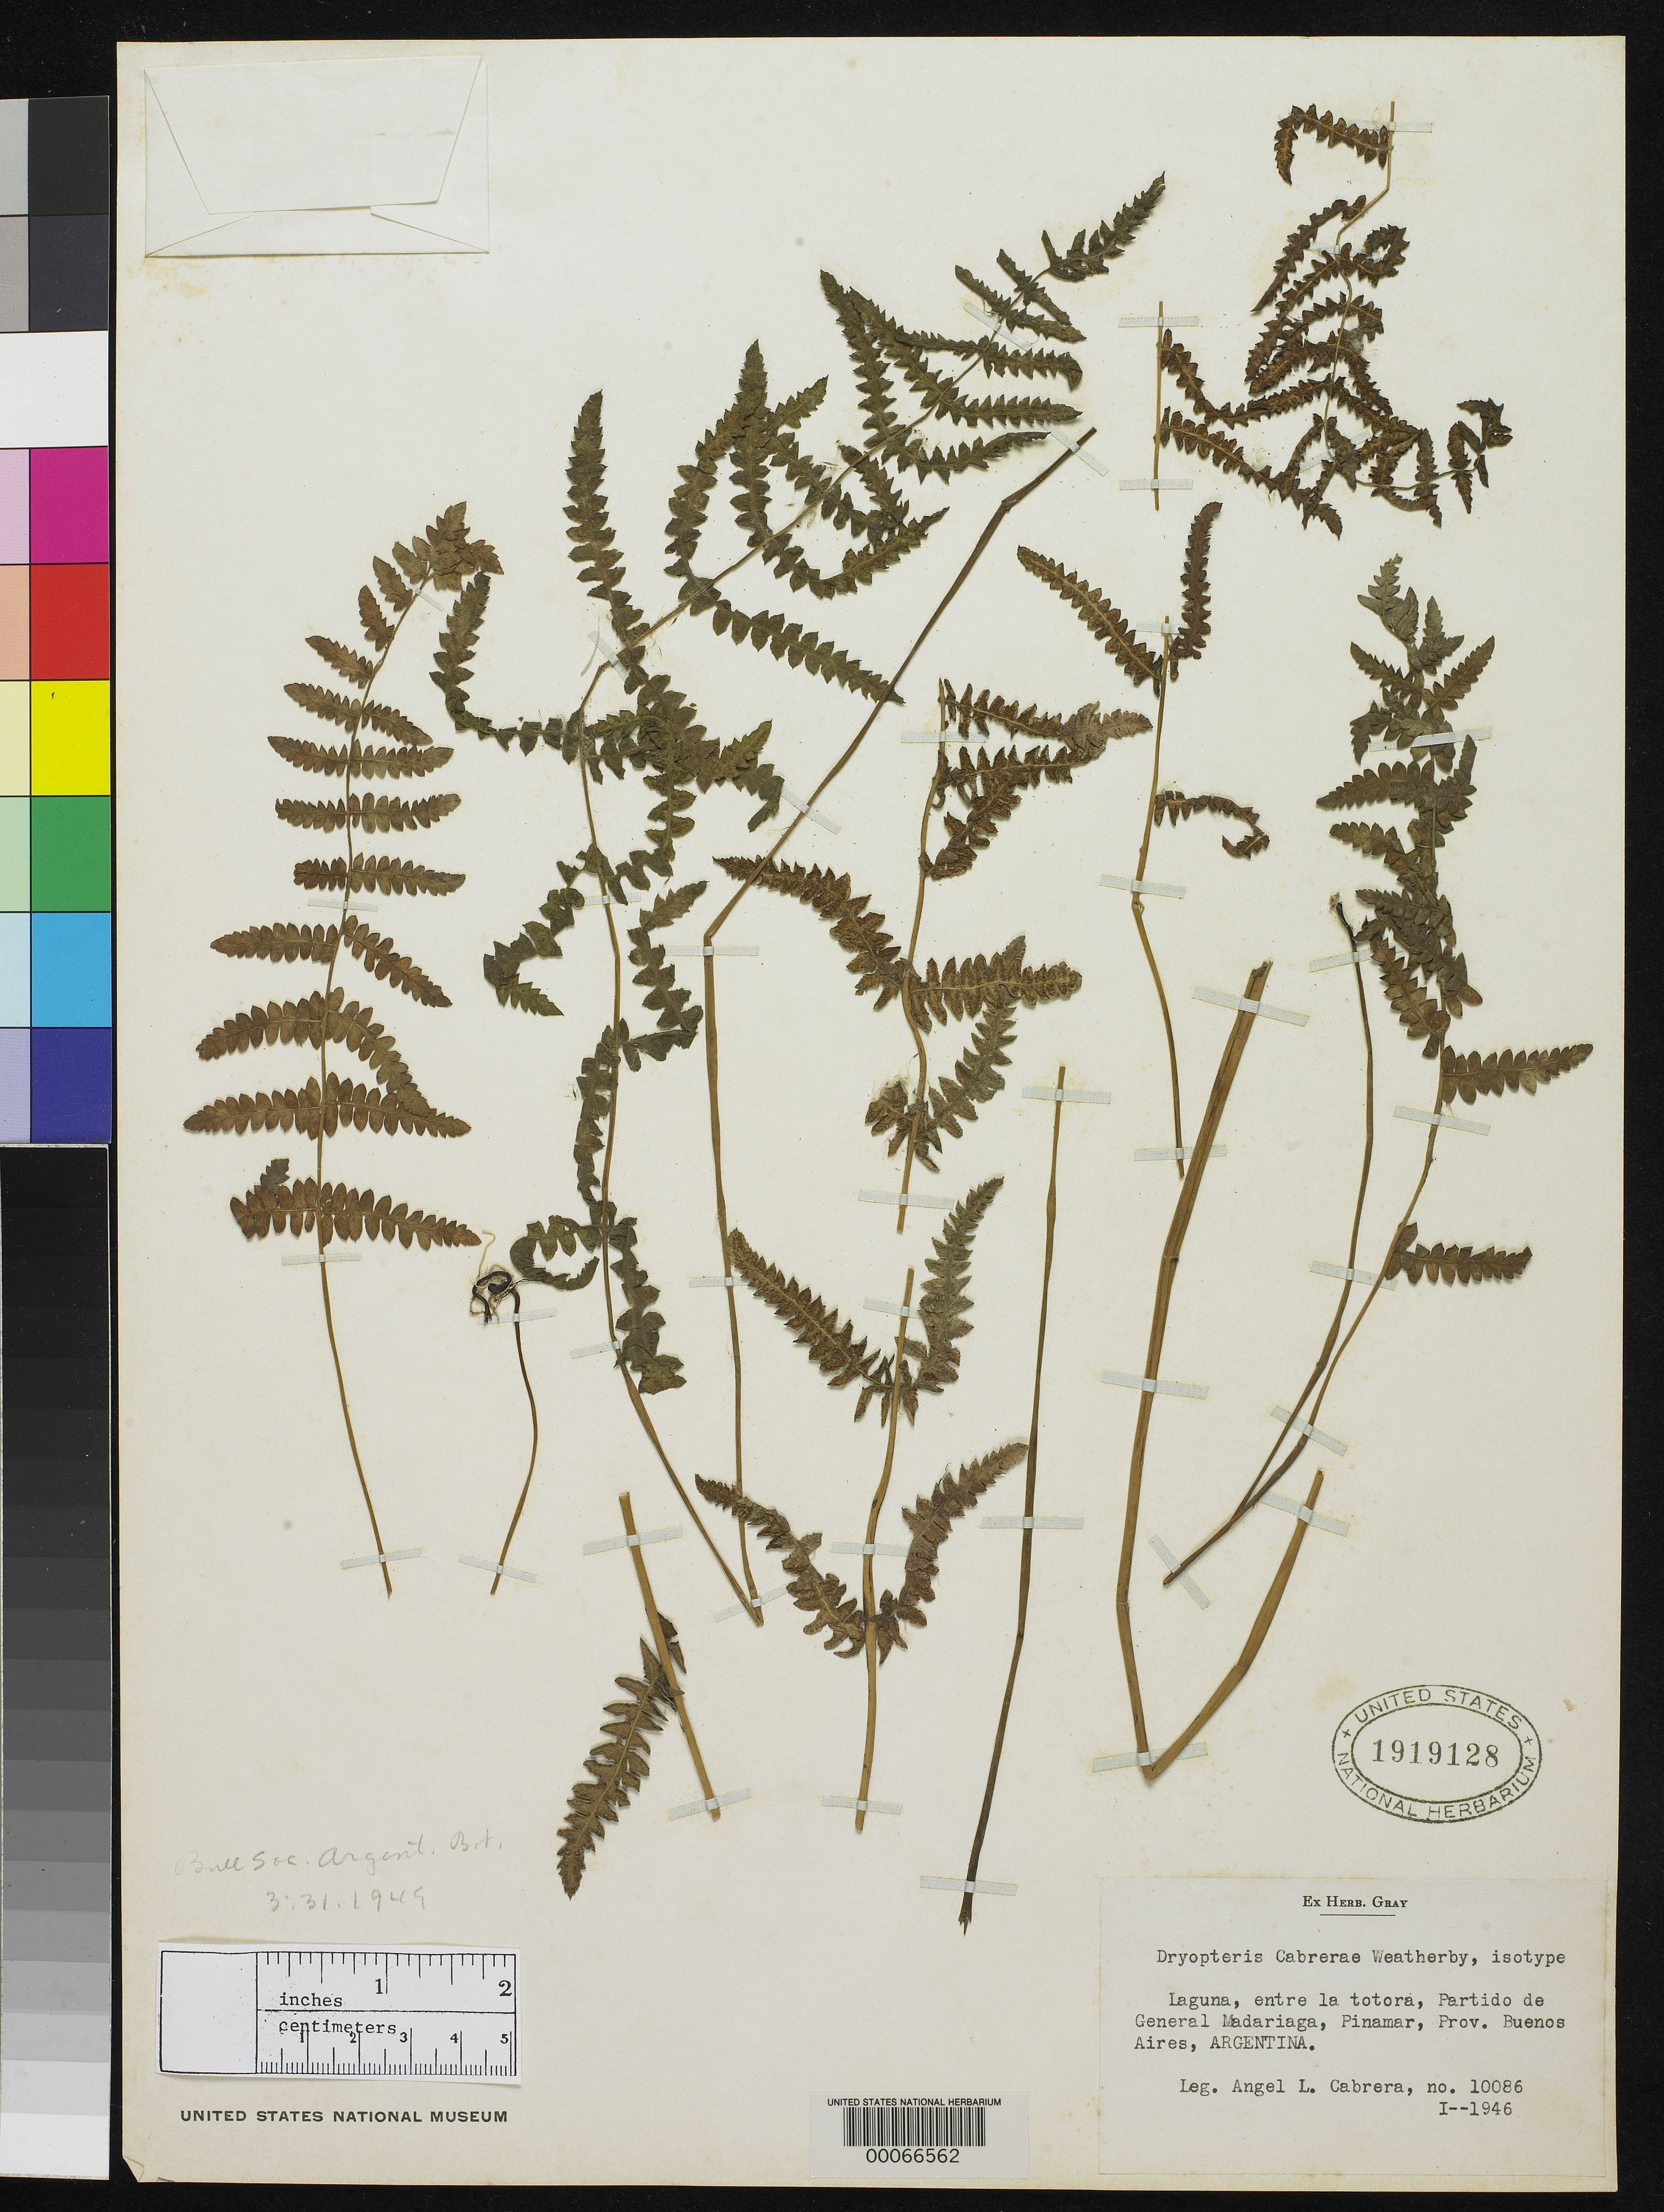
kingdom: Plantae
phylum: Tracheophyta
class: Polypodiopsida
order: Polypodiales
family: Dryopteridaceae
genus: Dryopteris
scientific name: Dryopteris cabrerae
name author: Weath.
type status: Isotype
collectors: A. L. Cabrera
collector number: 10086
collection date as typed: Jan 1946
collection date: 1946-01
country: Argentina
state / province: Buenos Aires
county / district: General Juan Madariaga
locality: Laguna, entre La Totora, Partido de General Madariaga, Pinamar.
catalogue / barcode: US 1919128